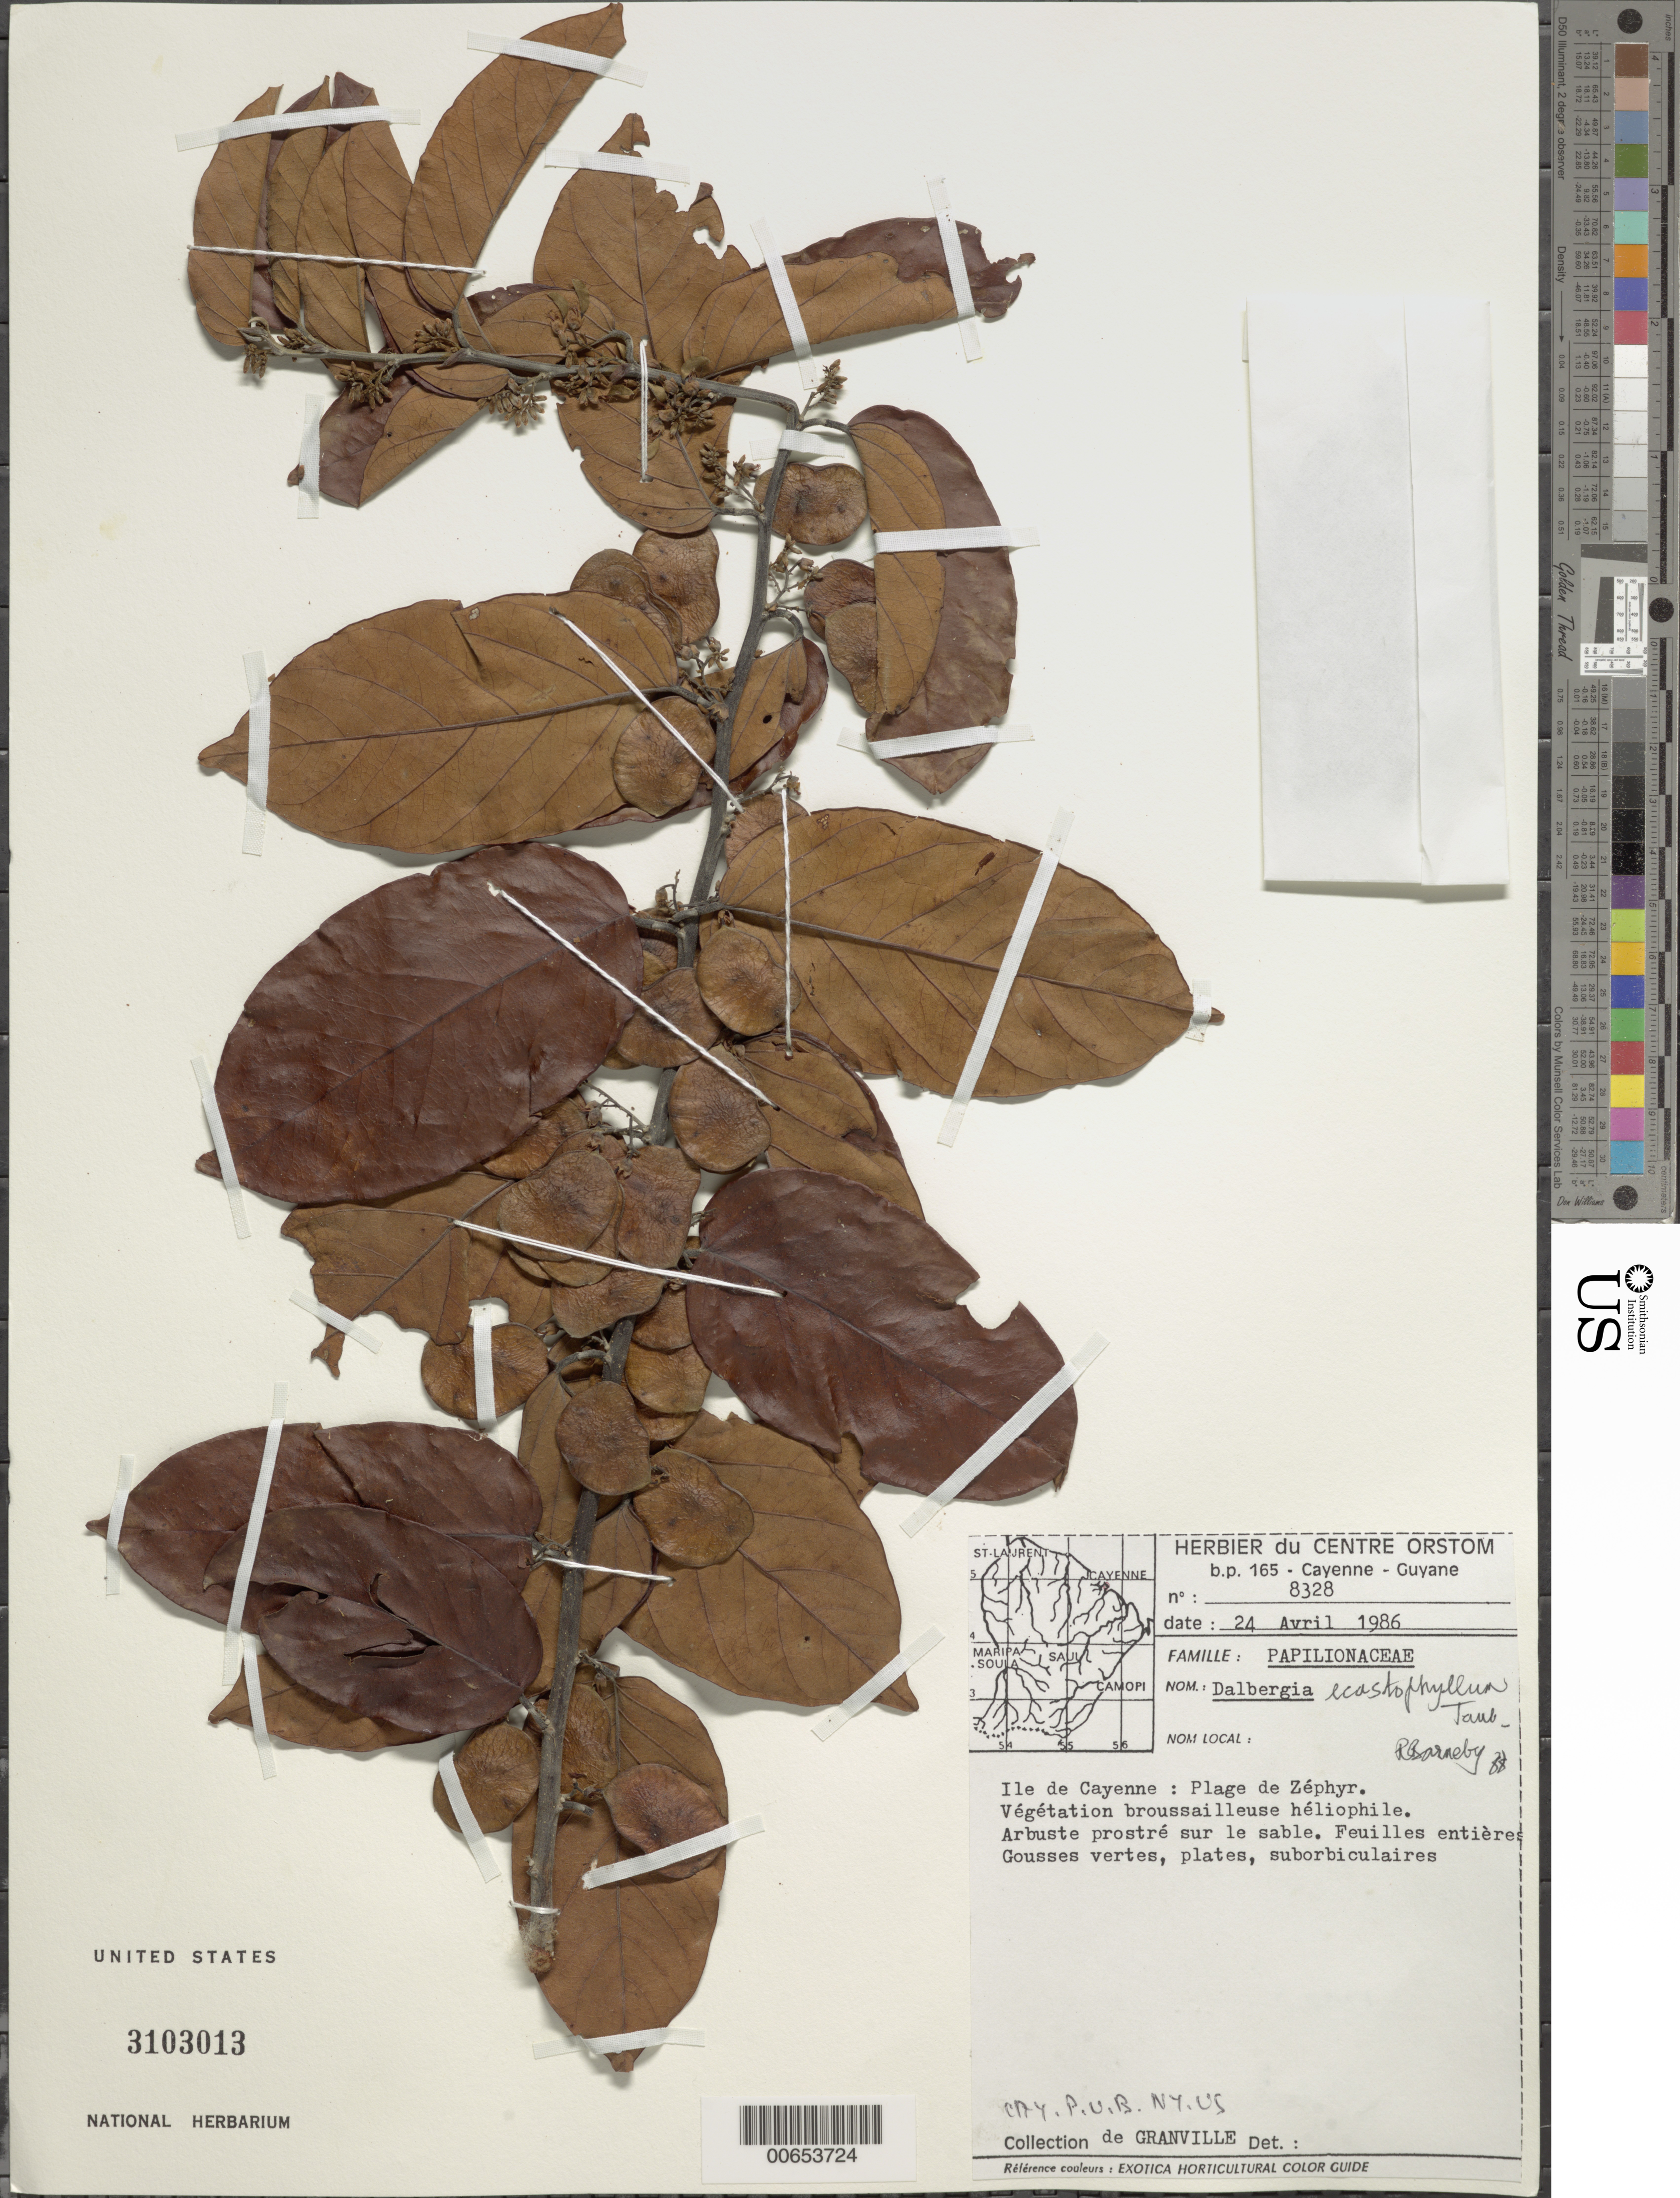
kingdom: Plantae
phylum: Tracheophyta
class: Magnoliopsida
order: Fabales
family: Fabaceae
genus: Dalbergia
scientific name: Dalbergia ecastaphyllum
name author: (L.) Taub.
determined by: Barneby, Rupert C., (NY)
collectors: J.-J. de Granville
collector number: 8328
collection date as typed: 24-Apr-86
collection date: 1986-04-24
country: French Guiana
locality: Ile de Cayenne, Plage de Zéphyr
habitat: Végétation broussailleuse héliophile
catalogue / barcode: US 3103013